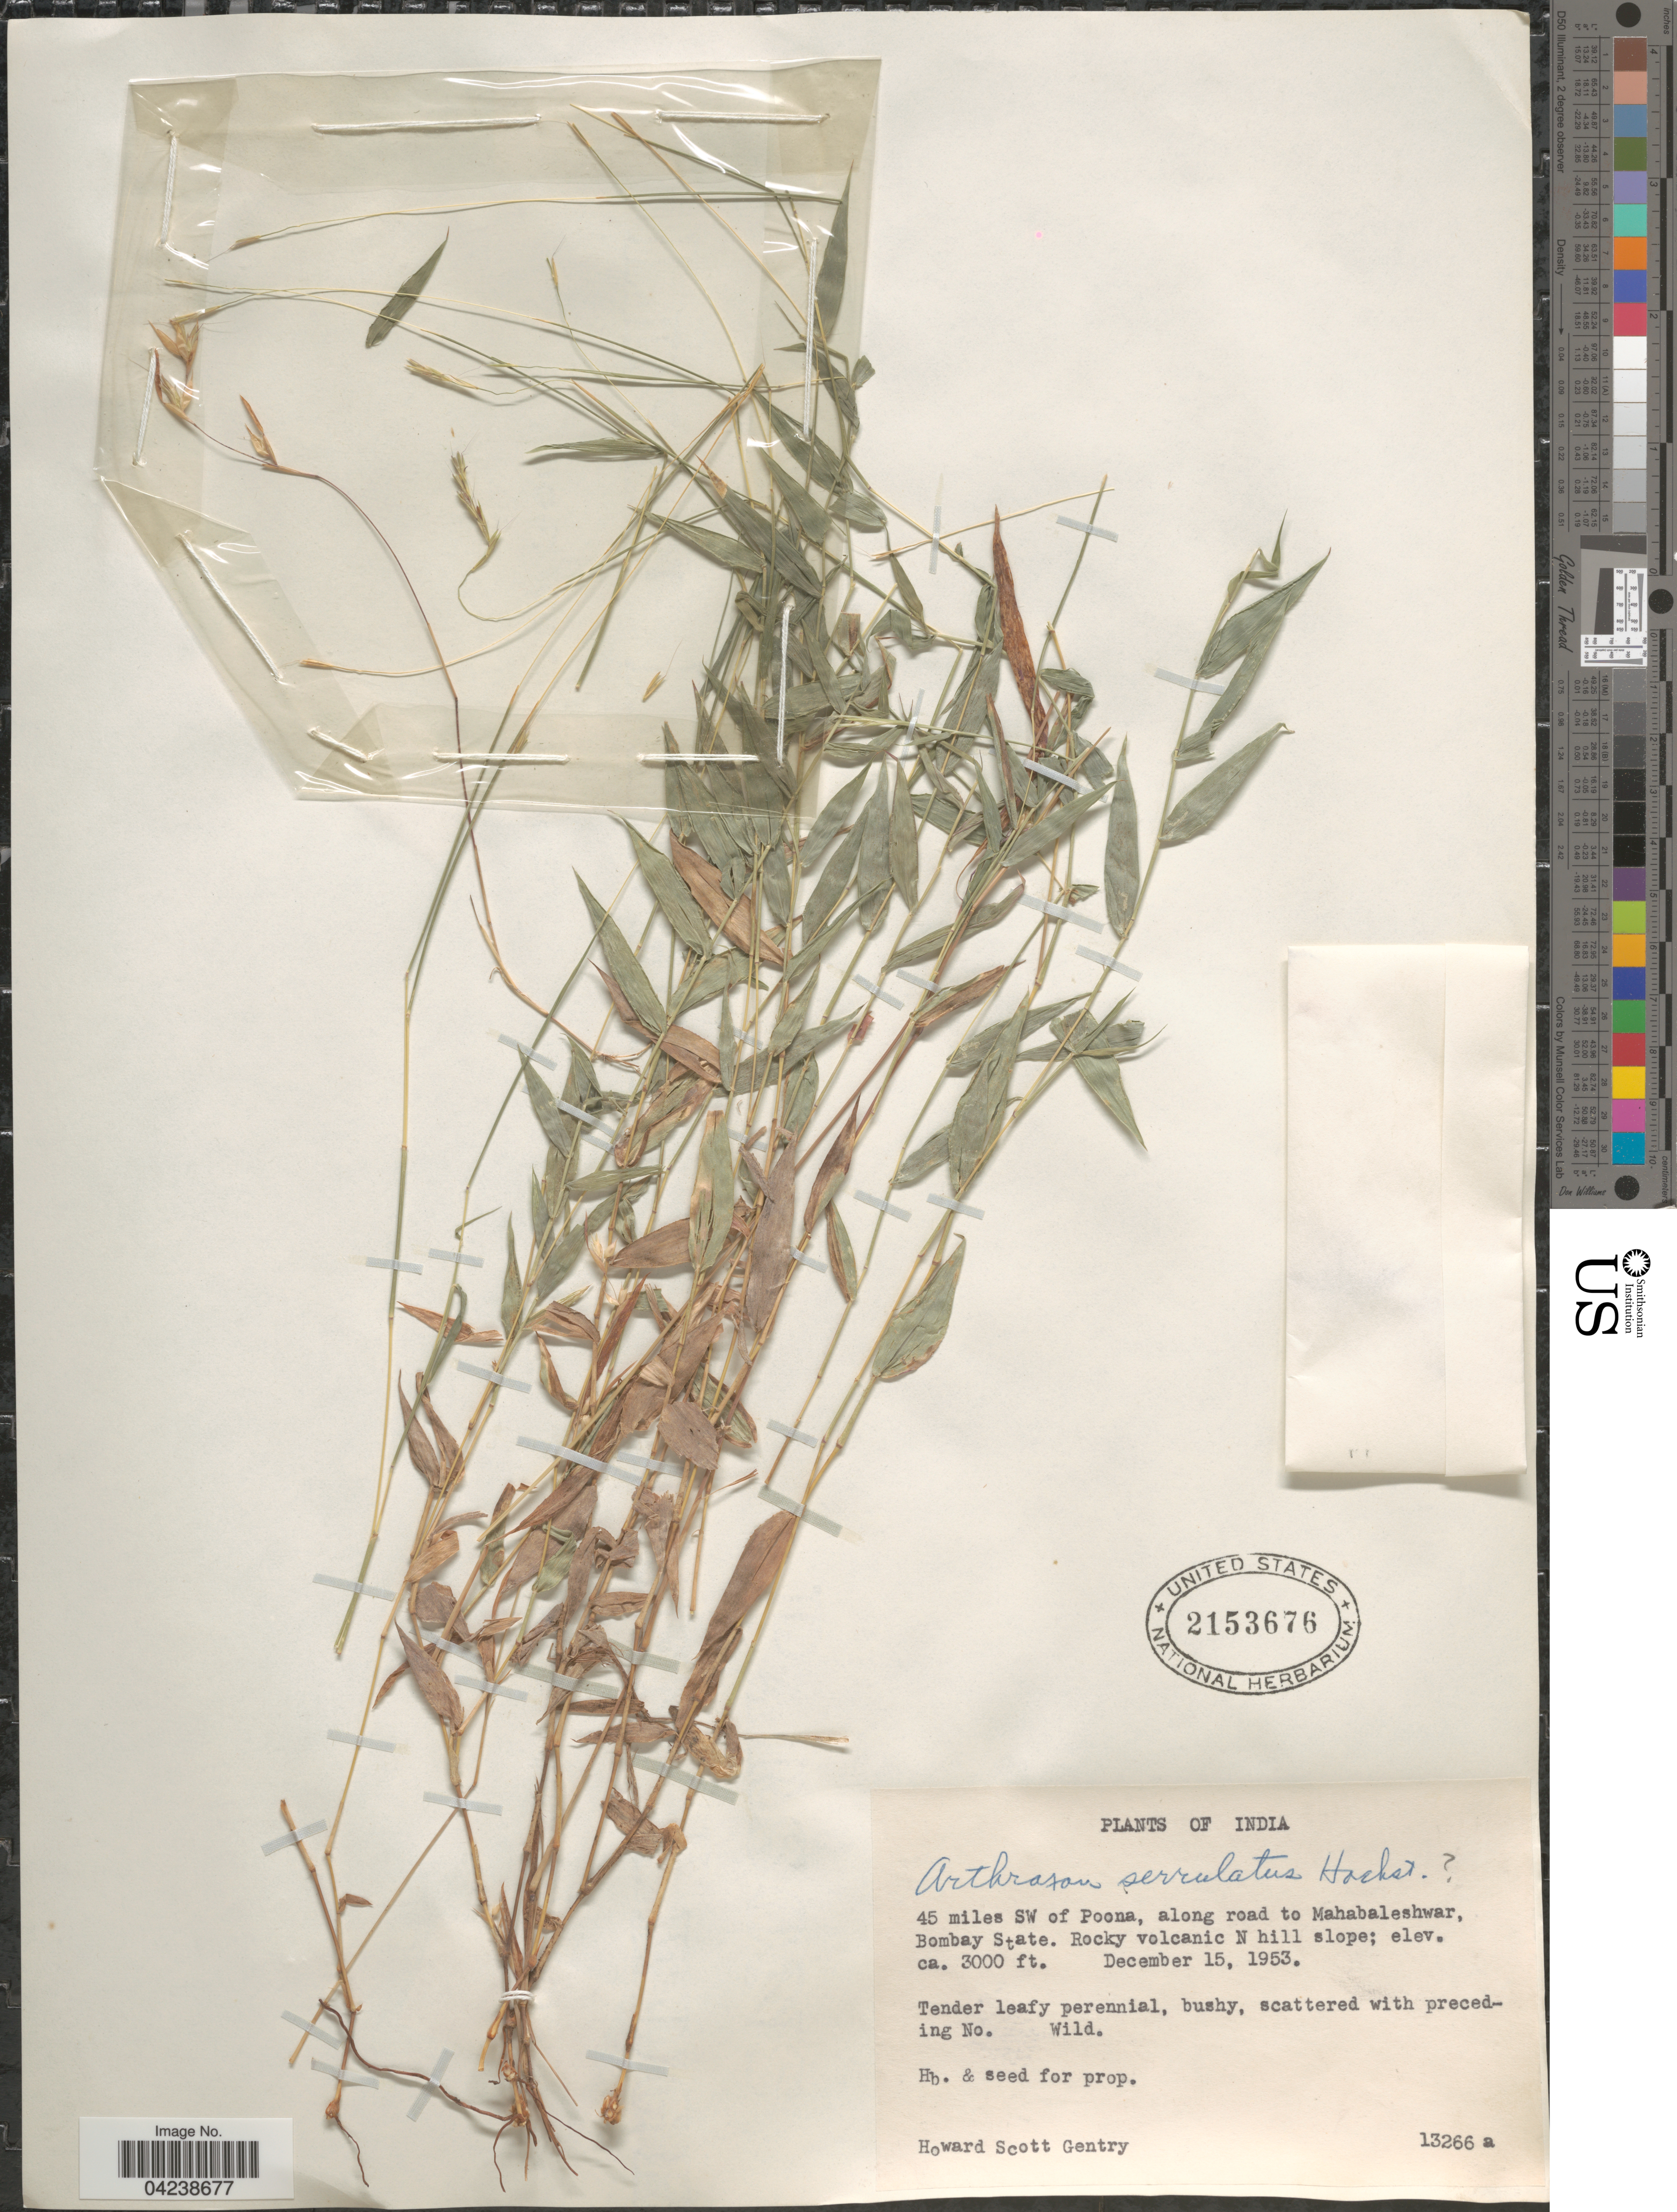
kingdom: Plantae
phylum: Tracheophyta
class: Liliopsida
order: Poales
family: Poaceae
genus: Arthraxon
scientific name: Arthraxon prionodes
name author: (Steud.) Dandy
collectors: H. S. Gentry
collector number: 13266a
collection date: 1953-12-15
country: India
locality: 45 miles SW. of Poona, along road to Mahabaleshwar, Bombay State. Rocky volcanic N. hill slope.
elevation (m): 914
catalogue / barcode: US 2153676